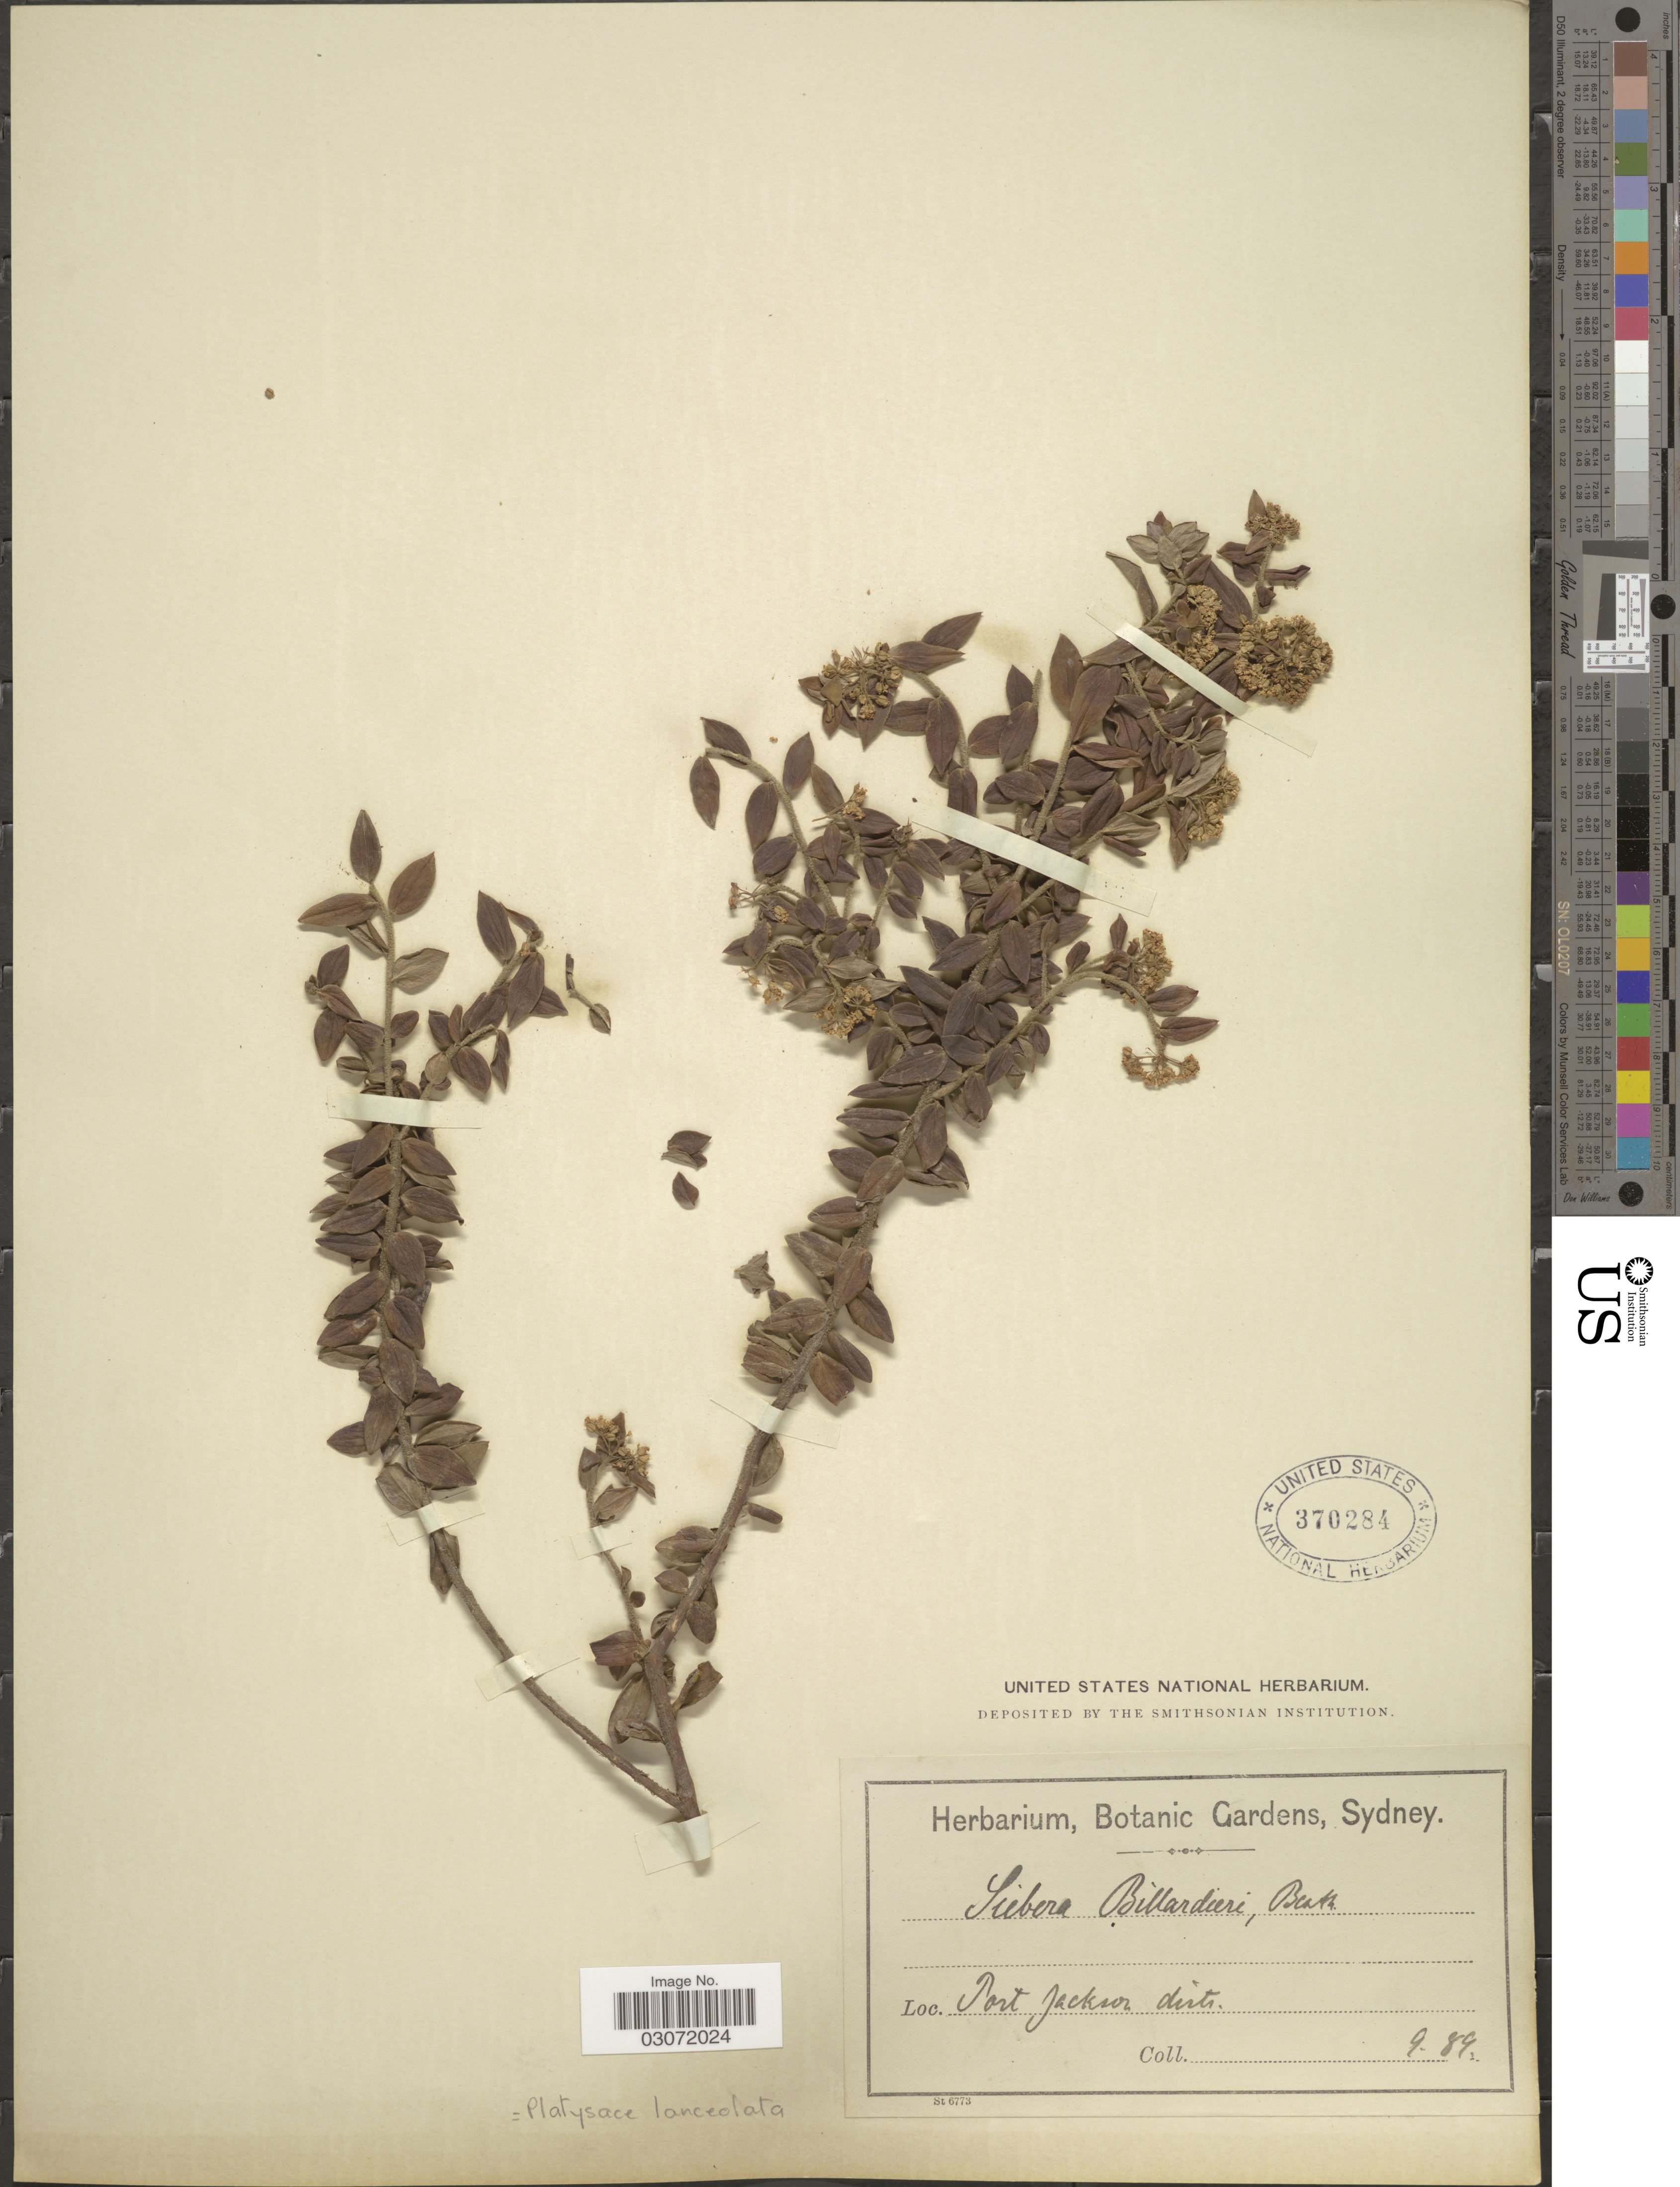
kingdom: Plantae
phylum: Tracheophyta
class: Magnoliopsida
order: Apiales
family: Apiaceae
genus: Platysace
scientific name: Platysace lanceolata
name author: Druce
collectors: ex herb. Botanic Gardens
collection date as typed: Transcribed d/m/y: /9/89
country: Australia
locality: Port Jackson distr.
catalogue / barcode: US 370284